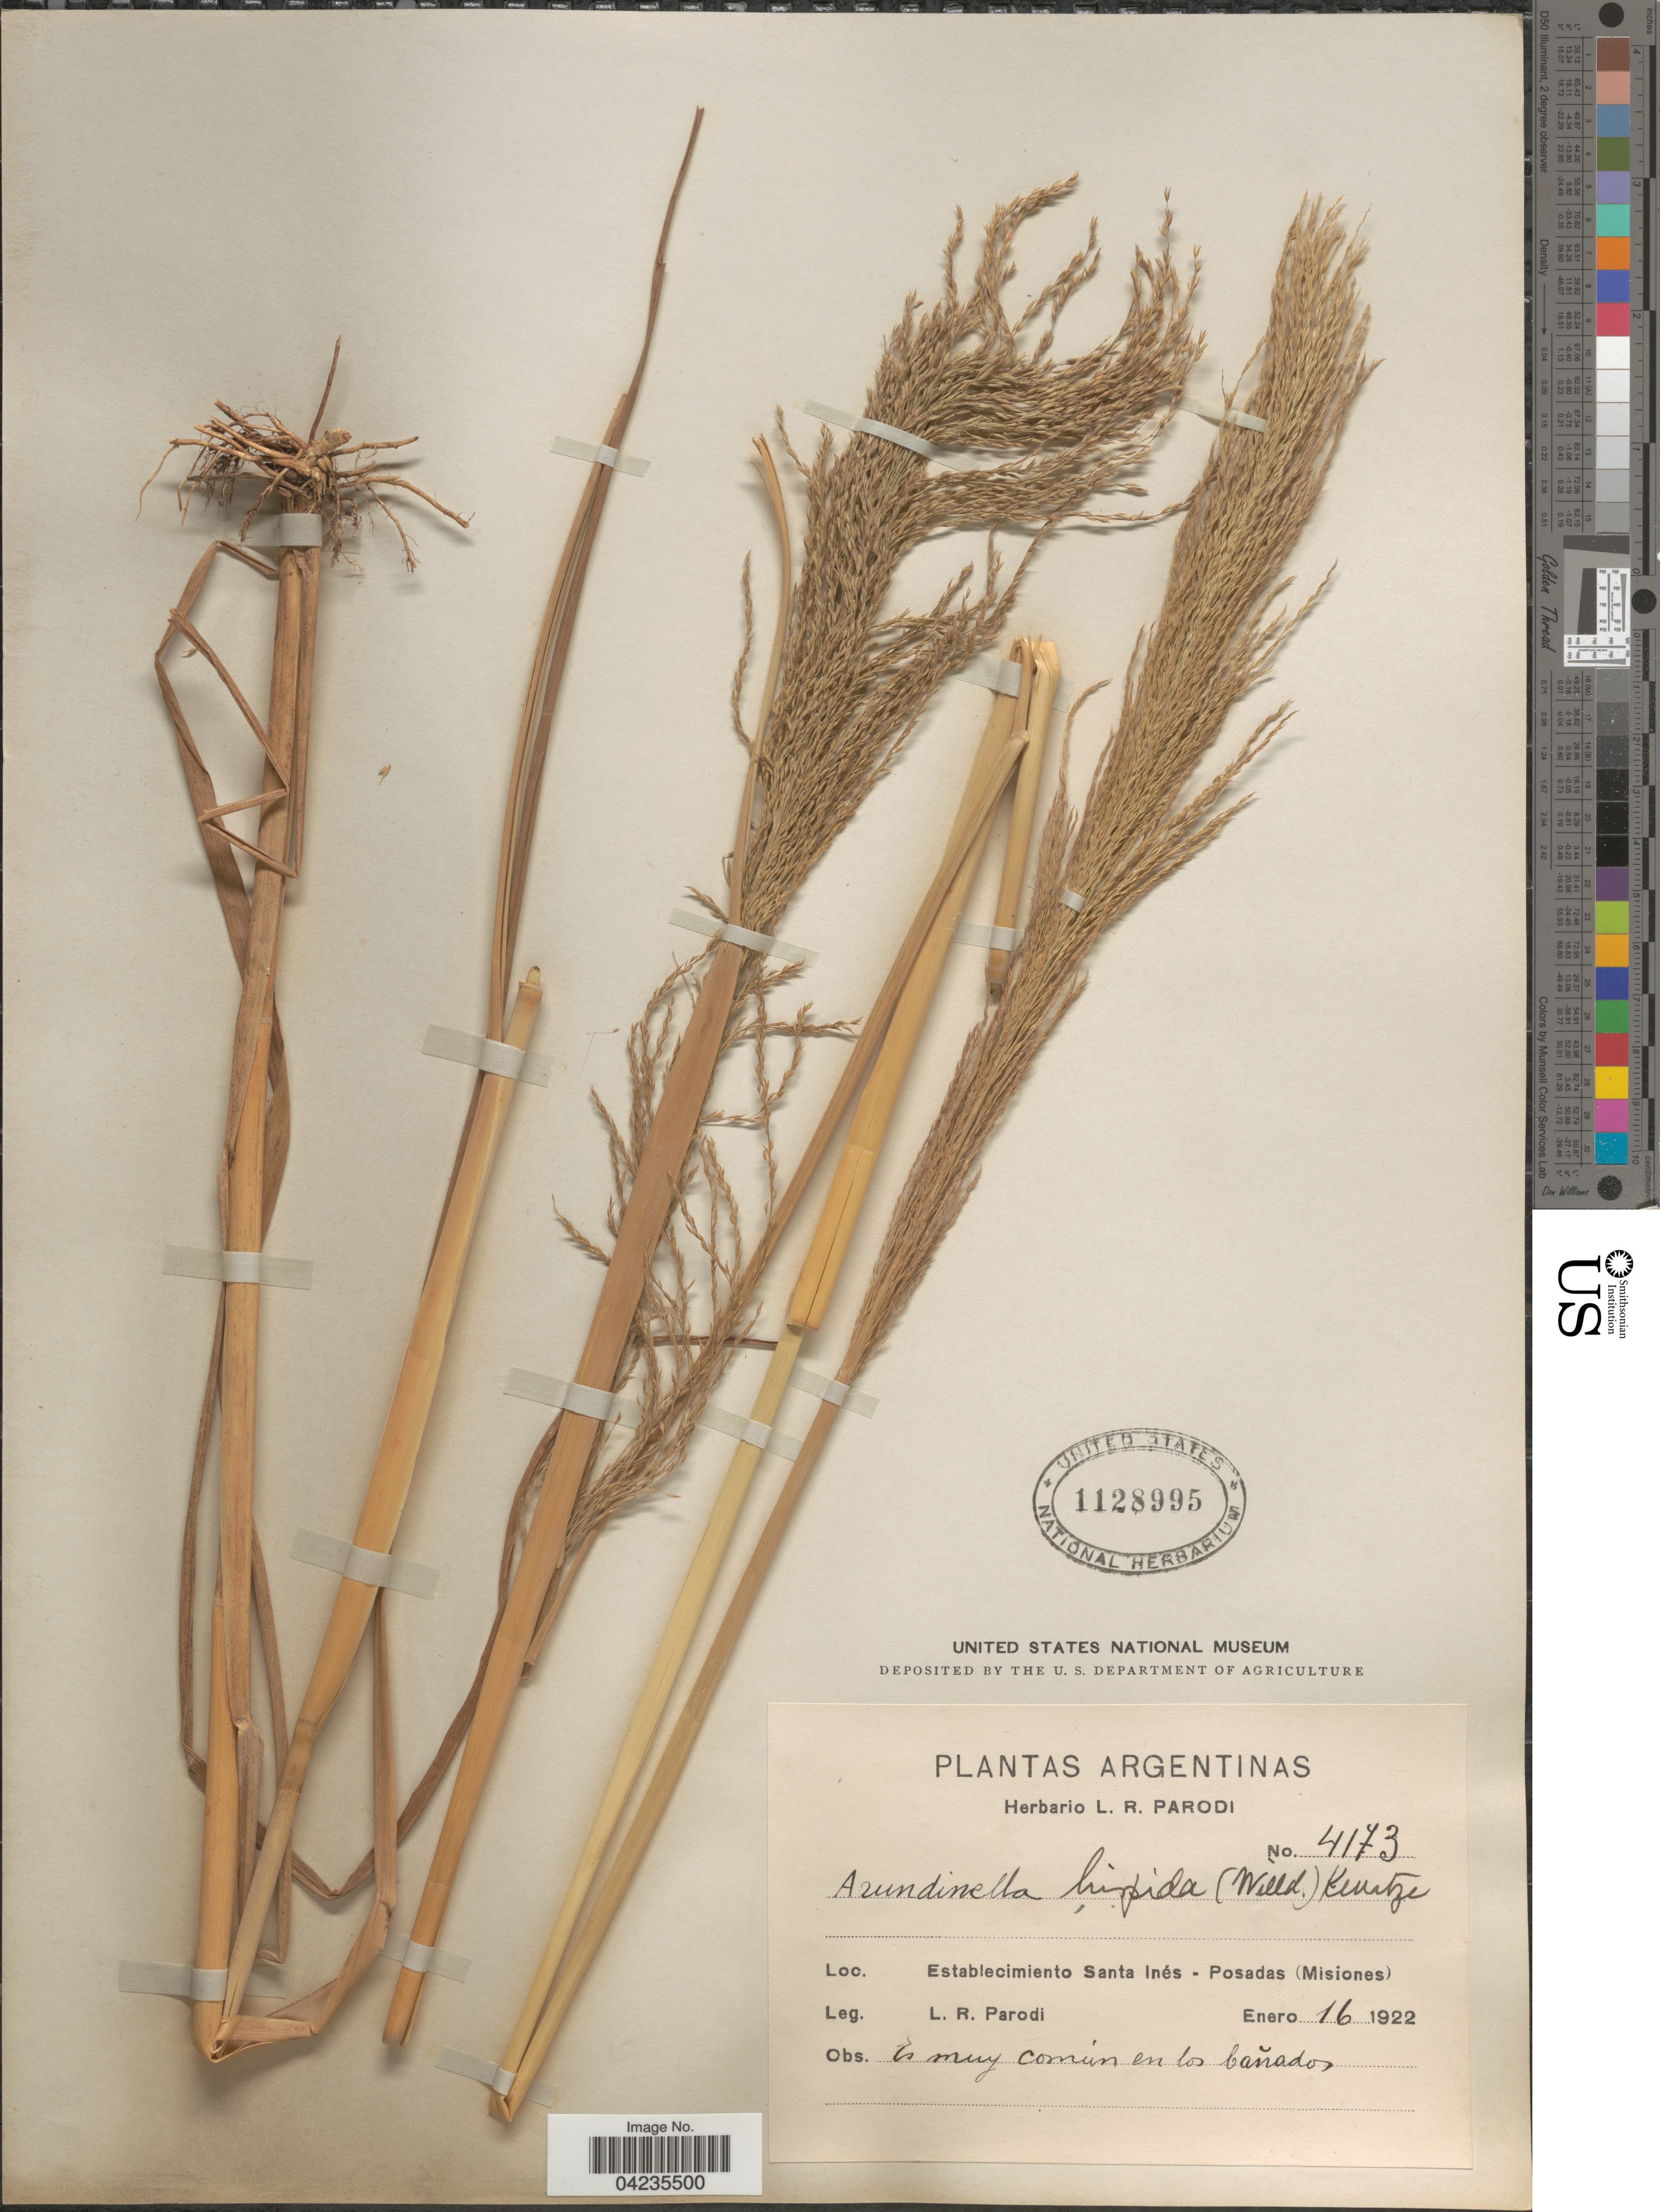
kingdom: Plantae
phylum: Tracheophyta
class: Liliopsida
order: Poales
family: Poaceae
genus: Arundinella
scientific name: Arundinella hispida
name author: (Humb. & Bonpl. ex Willd.) Kuntze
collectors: L. R. Parodi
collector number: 4173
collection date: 1922-01-16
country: Argentina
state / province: Misiones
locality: Establecimiento Santa Inés - Posadas.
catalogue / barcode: US 1128995